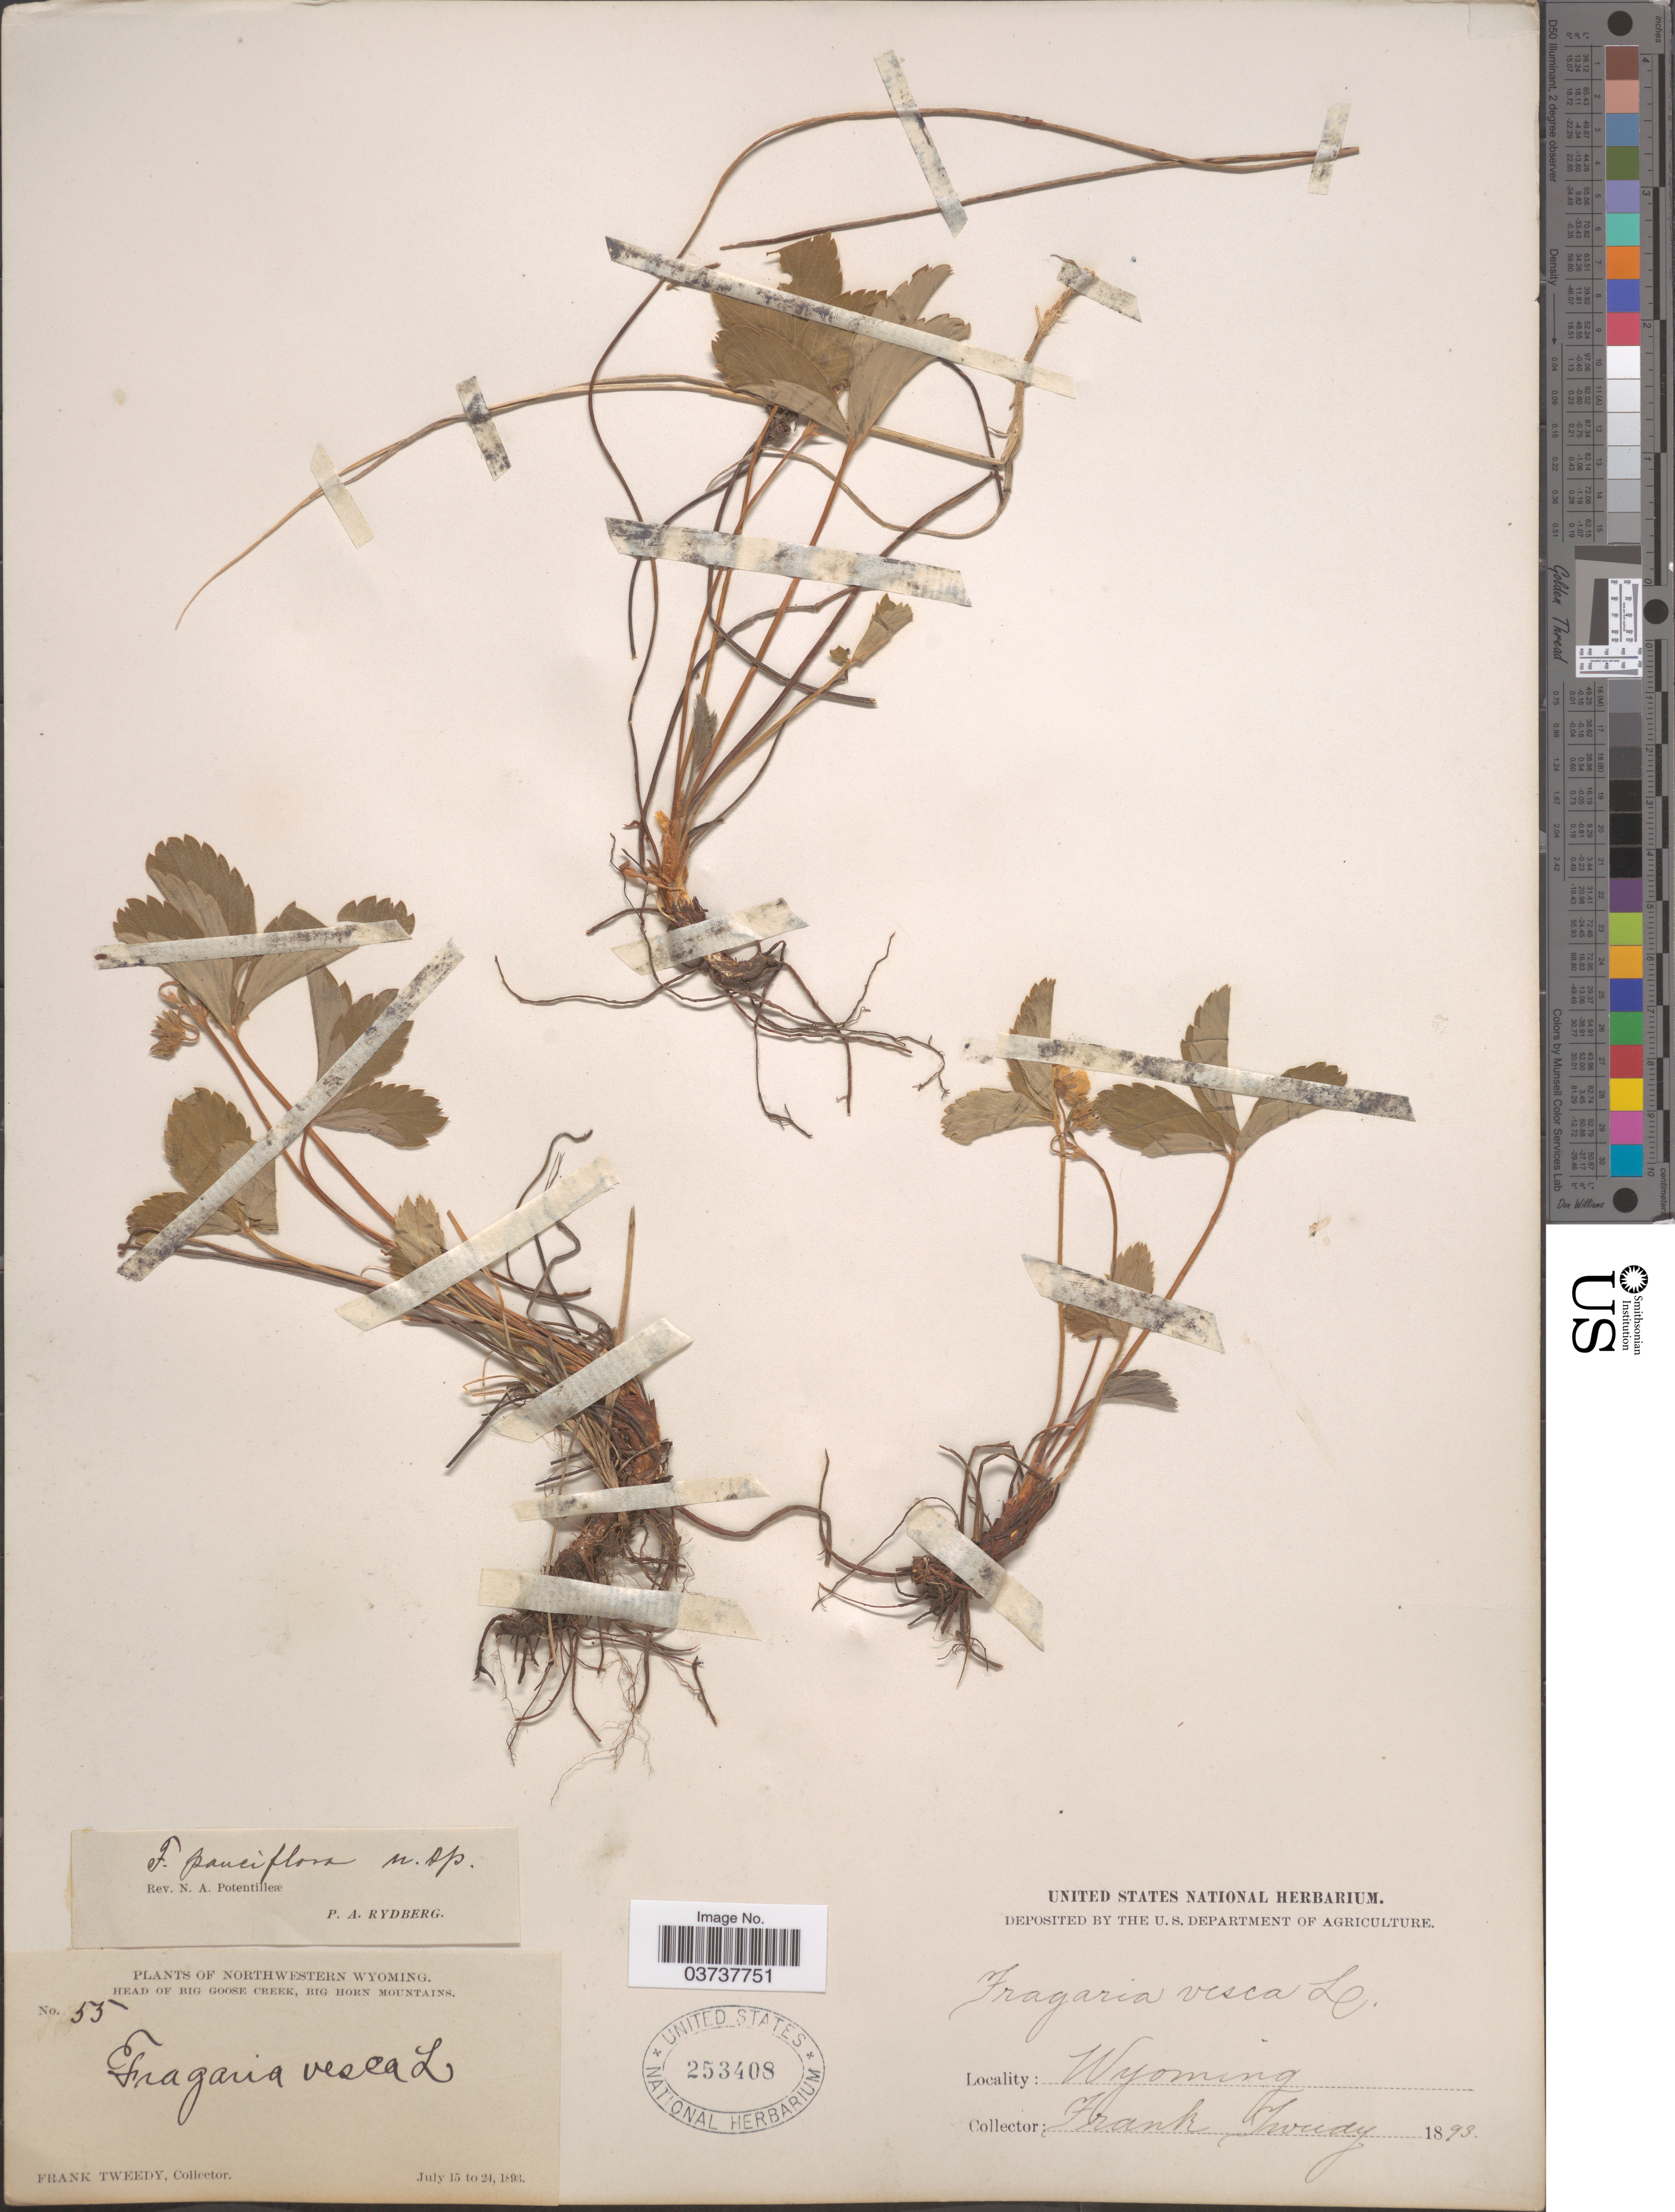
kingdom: Plantae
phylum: Tracheophyta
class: Magnoliopsida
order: Rosales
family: Rosaceae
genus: Fragaria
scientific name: Fragaria virginiana subsp. glauca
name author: (S. Watson) Staudt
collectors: F. Tweedy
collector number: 55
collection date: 1893-07-15/1893-07-24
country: United States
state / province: Wyoming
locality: Northwestern Wyoming. Head of Big Goose Creek, Big Horn Mountains.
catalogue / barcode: US 253408